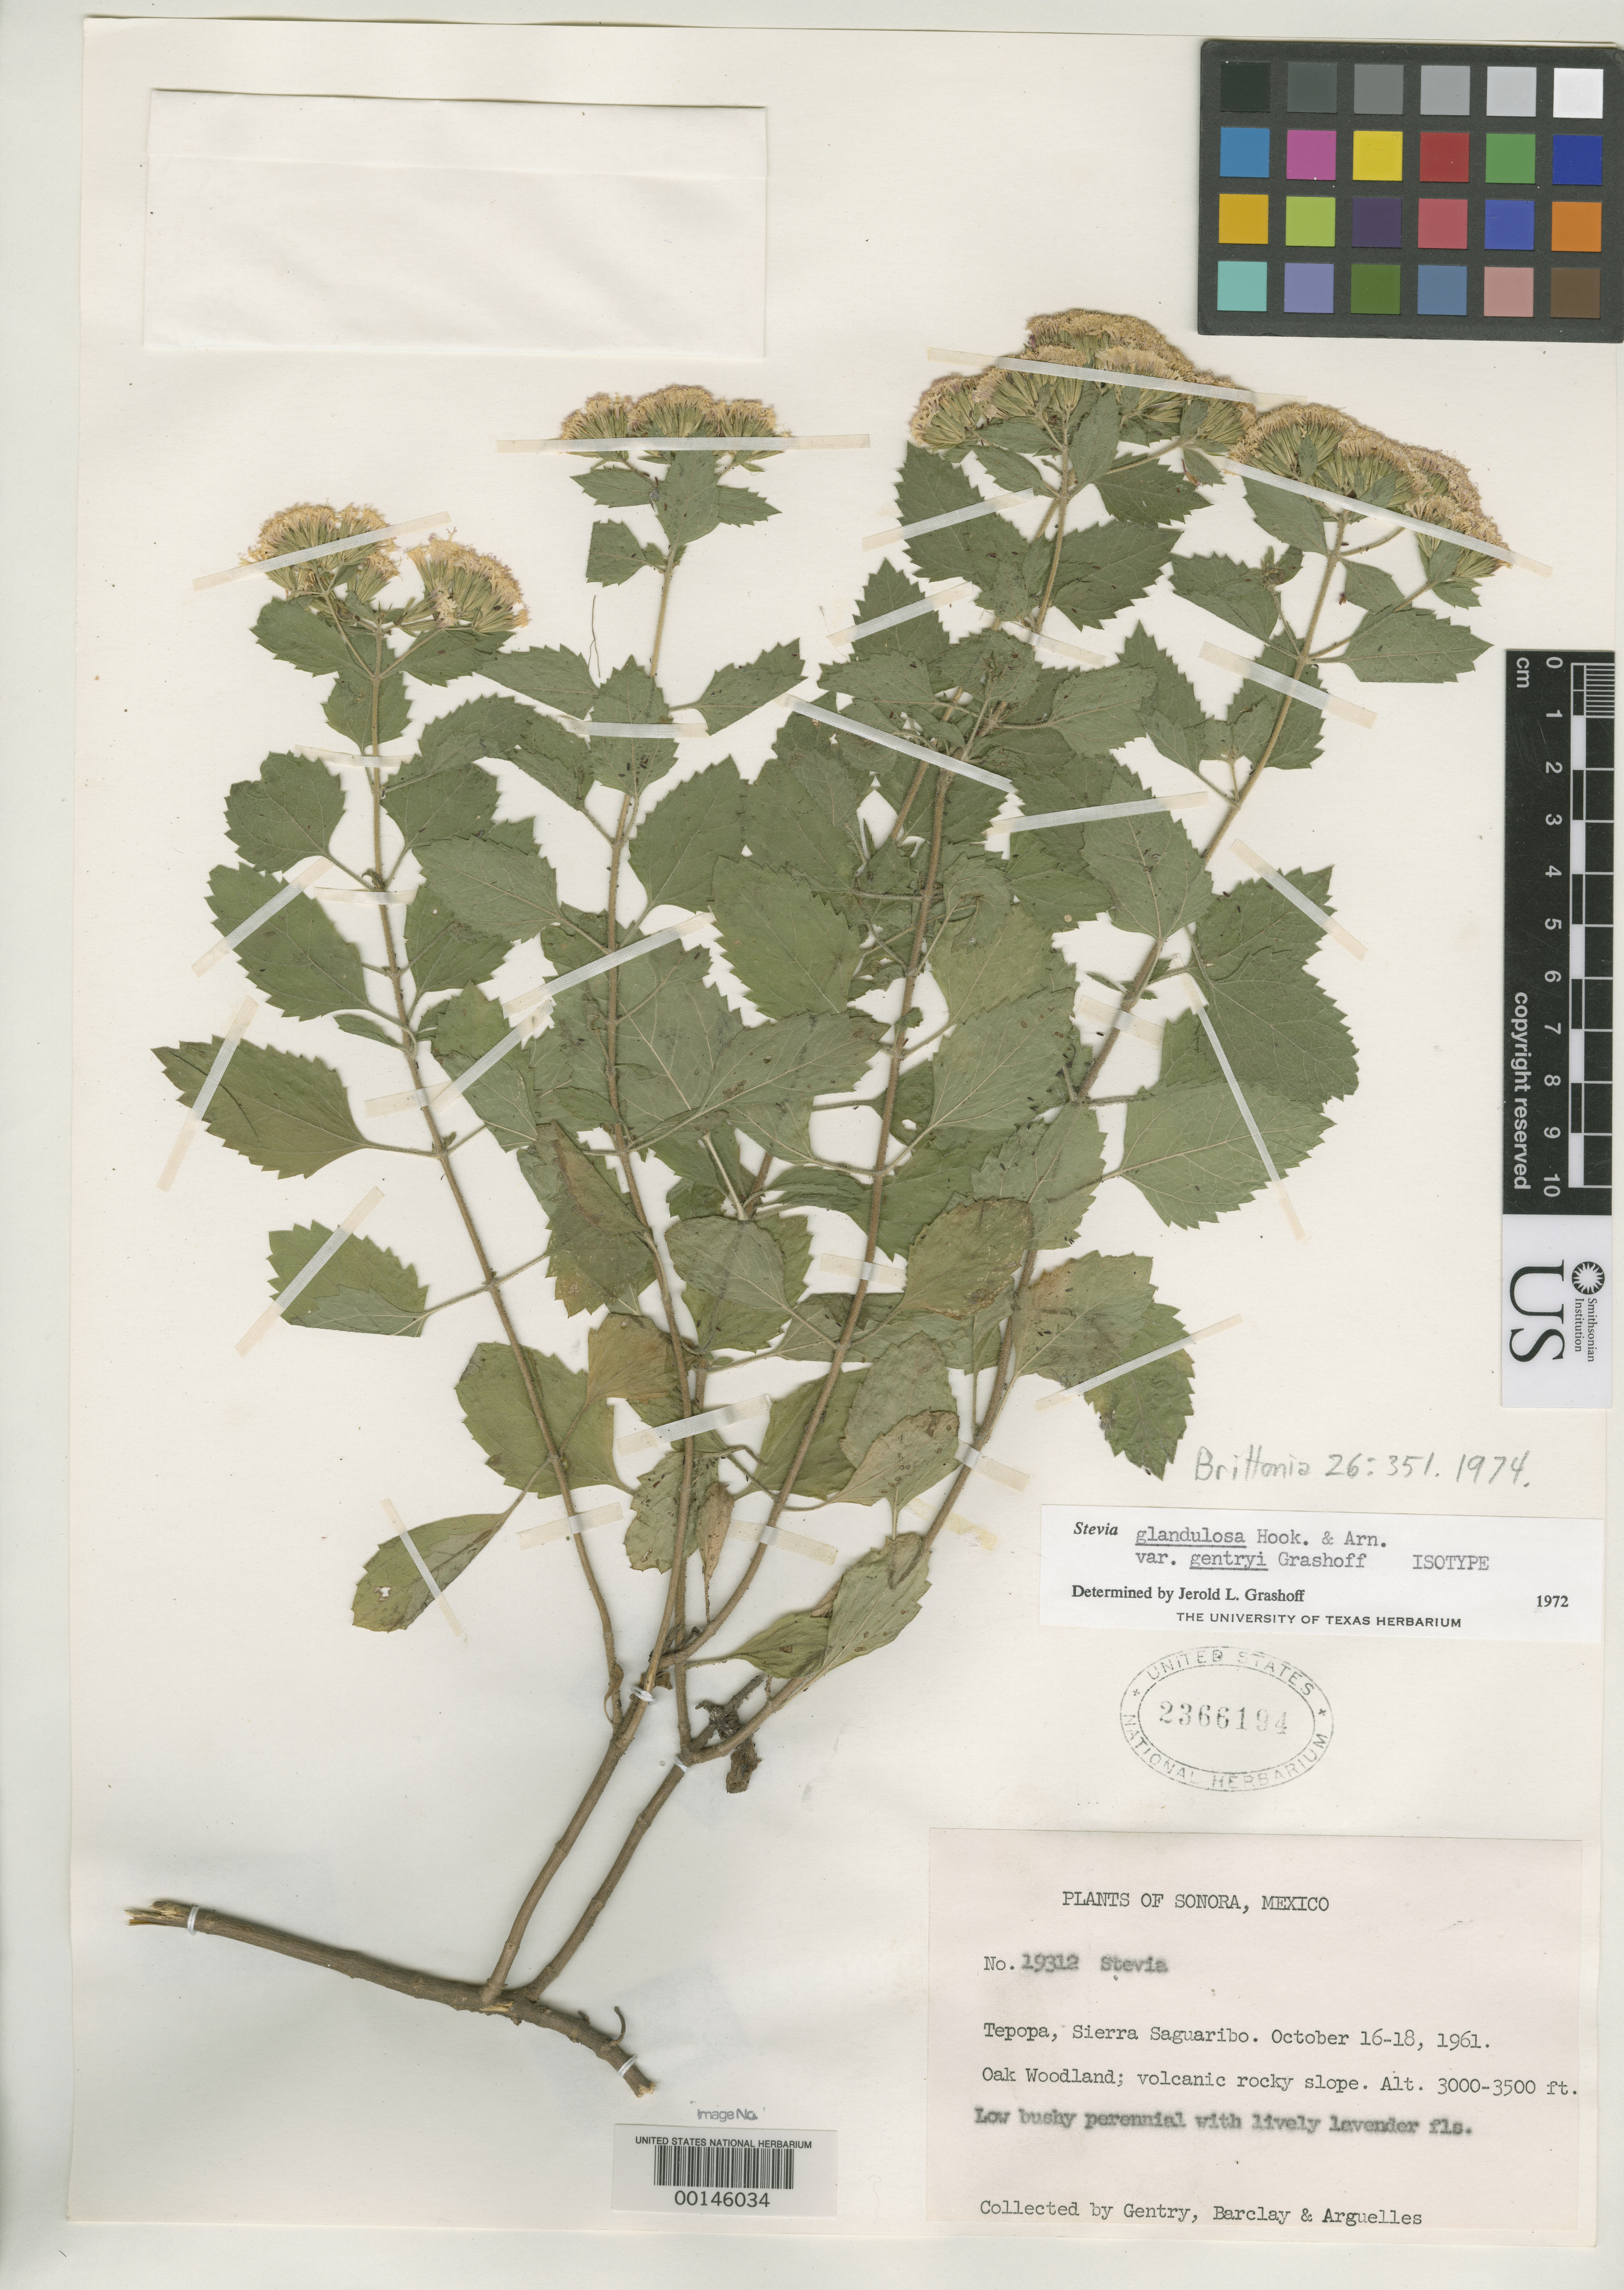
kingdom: Plantae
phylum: Tracheophyta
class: Magnoliopsida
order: Asterales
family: Asteraceae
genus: Stevia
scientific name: Stevia glandulosa var. gentryi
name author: Grashoff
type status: Isotype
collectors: H. S. Gentry, A. S. Barclay & J. Arguelles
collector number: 19312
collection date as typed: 16 Oct 1961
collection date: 1961-10-16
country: Mexico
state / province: Sonora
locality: Tepopa, Sierra Saguaribo.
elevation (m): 914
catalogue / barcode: US 2366194